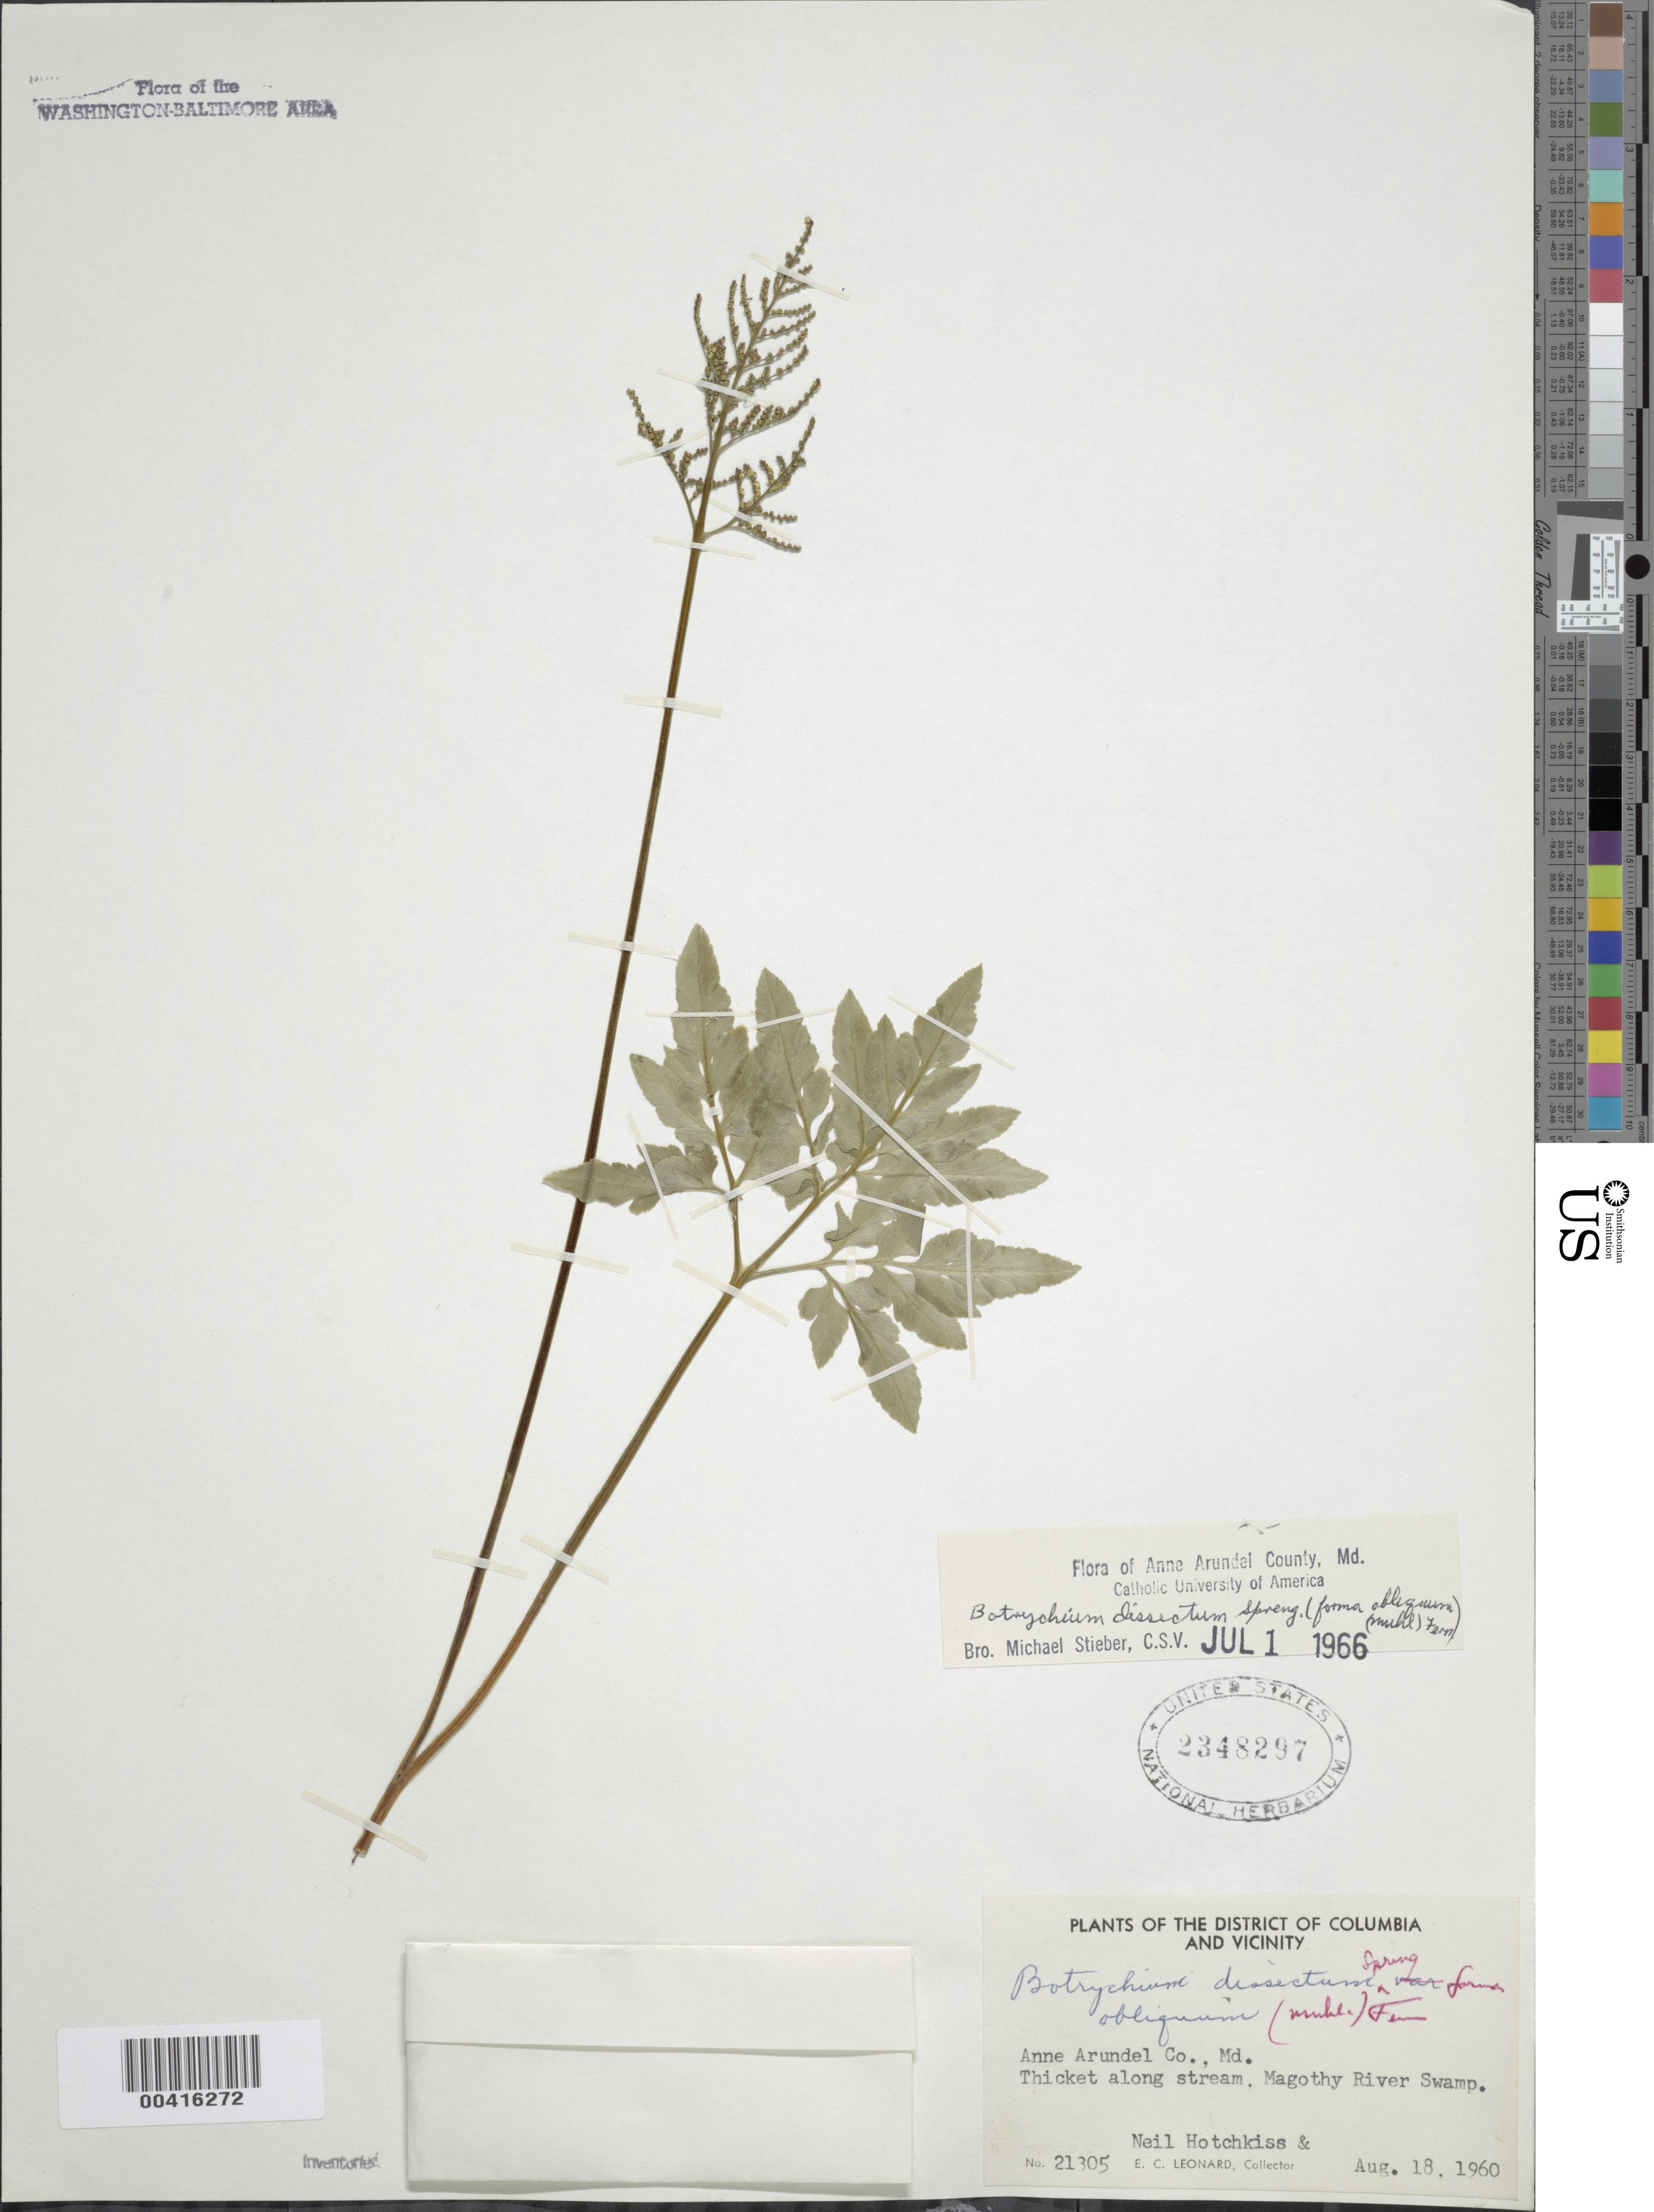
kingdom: Plantae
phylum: Tracheophyta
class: Polypodiopsida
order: Ophioglossales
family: Ophioglossaceae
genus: Botrychium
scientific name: Botrychium dissectum var. obliquum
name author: Clute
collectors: N. Hotchkiss & E. C. Leonard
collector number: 21305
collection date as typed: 18 Aug 1960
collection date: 1960-08-18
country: United States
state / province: Maryland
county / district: Anne Arundel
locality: Magothy River swamp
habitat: Thicket along stream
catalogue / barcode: US 2348297